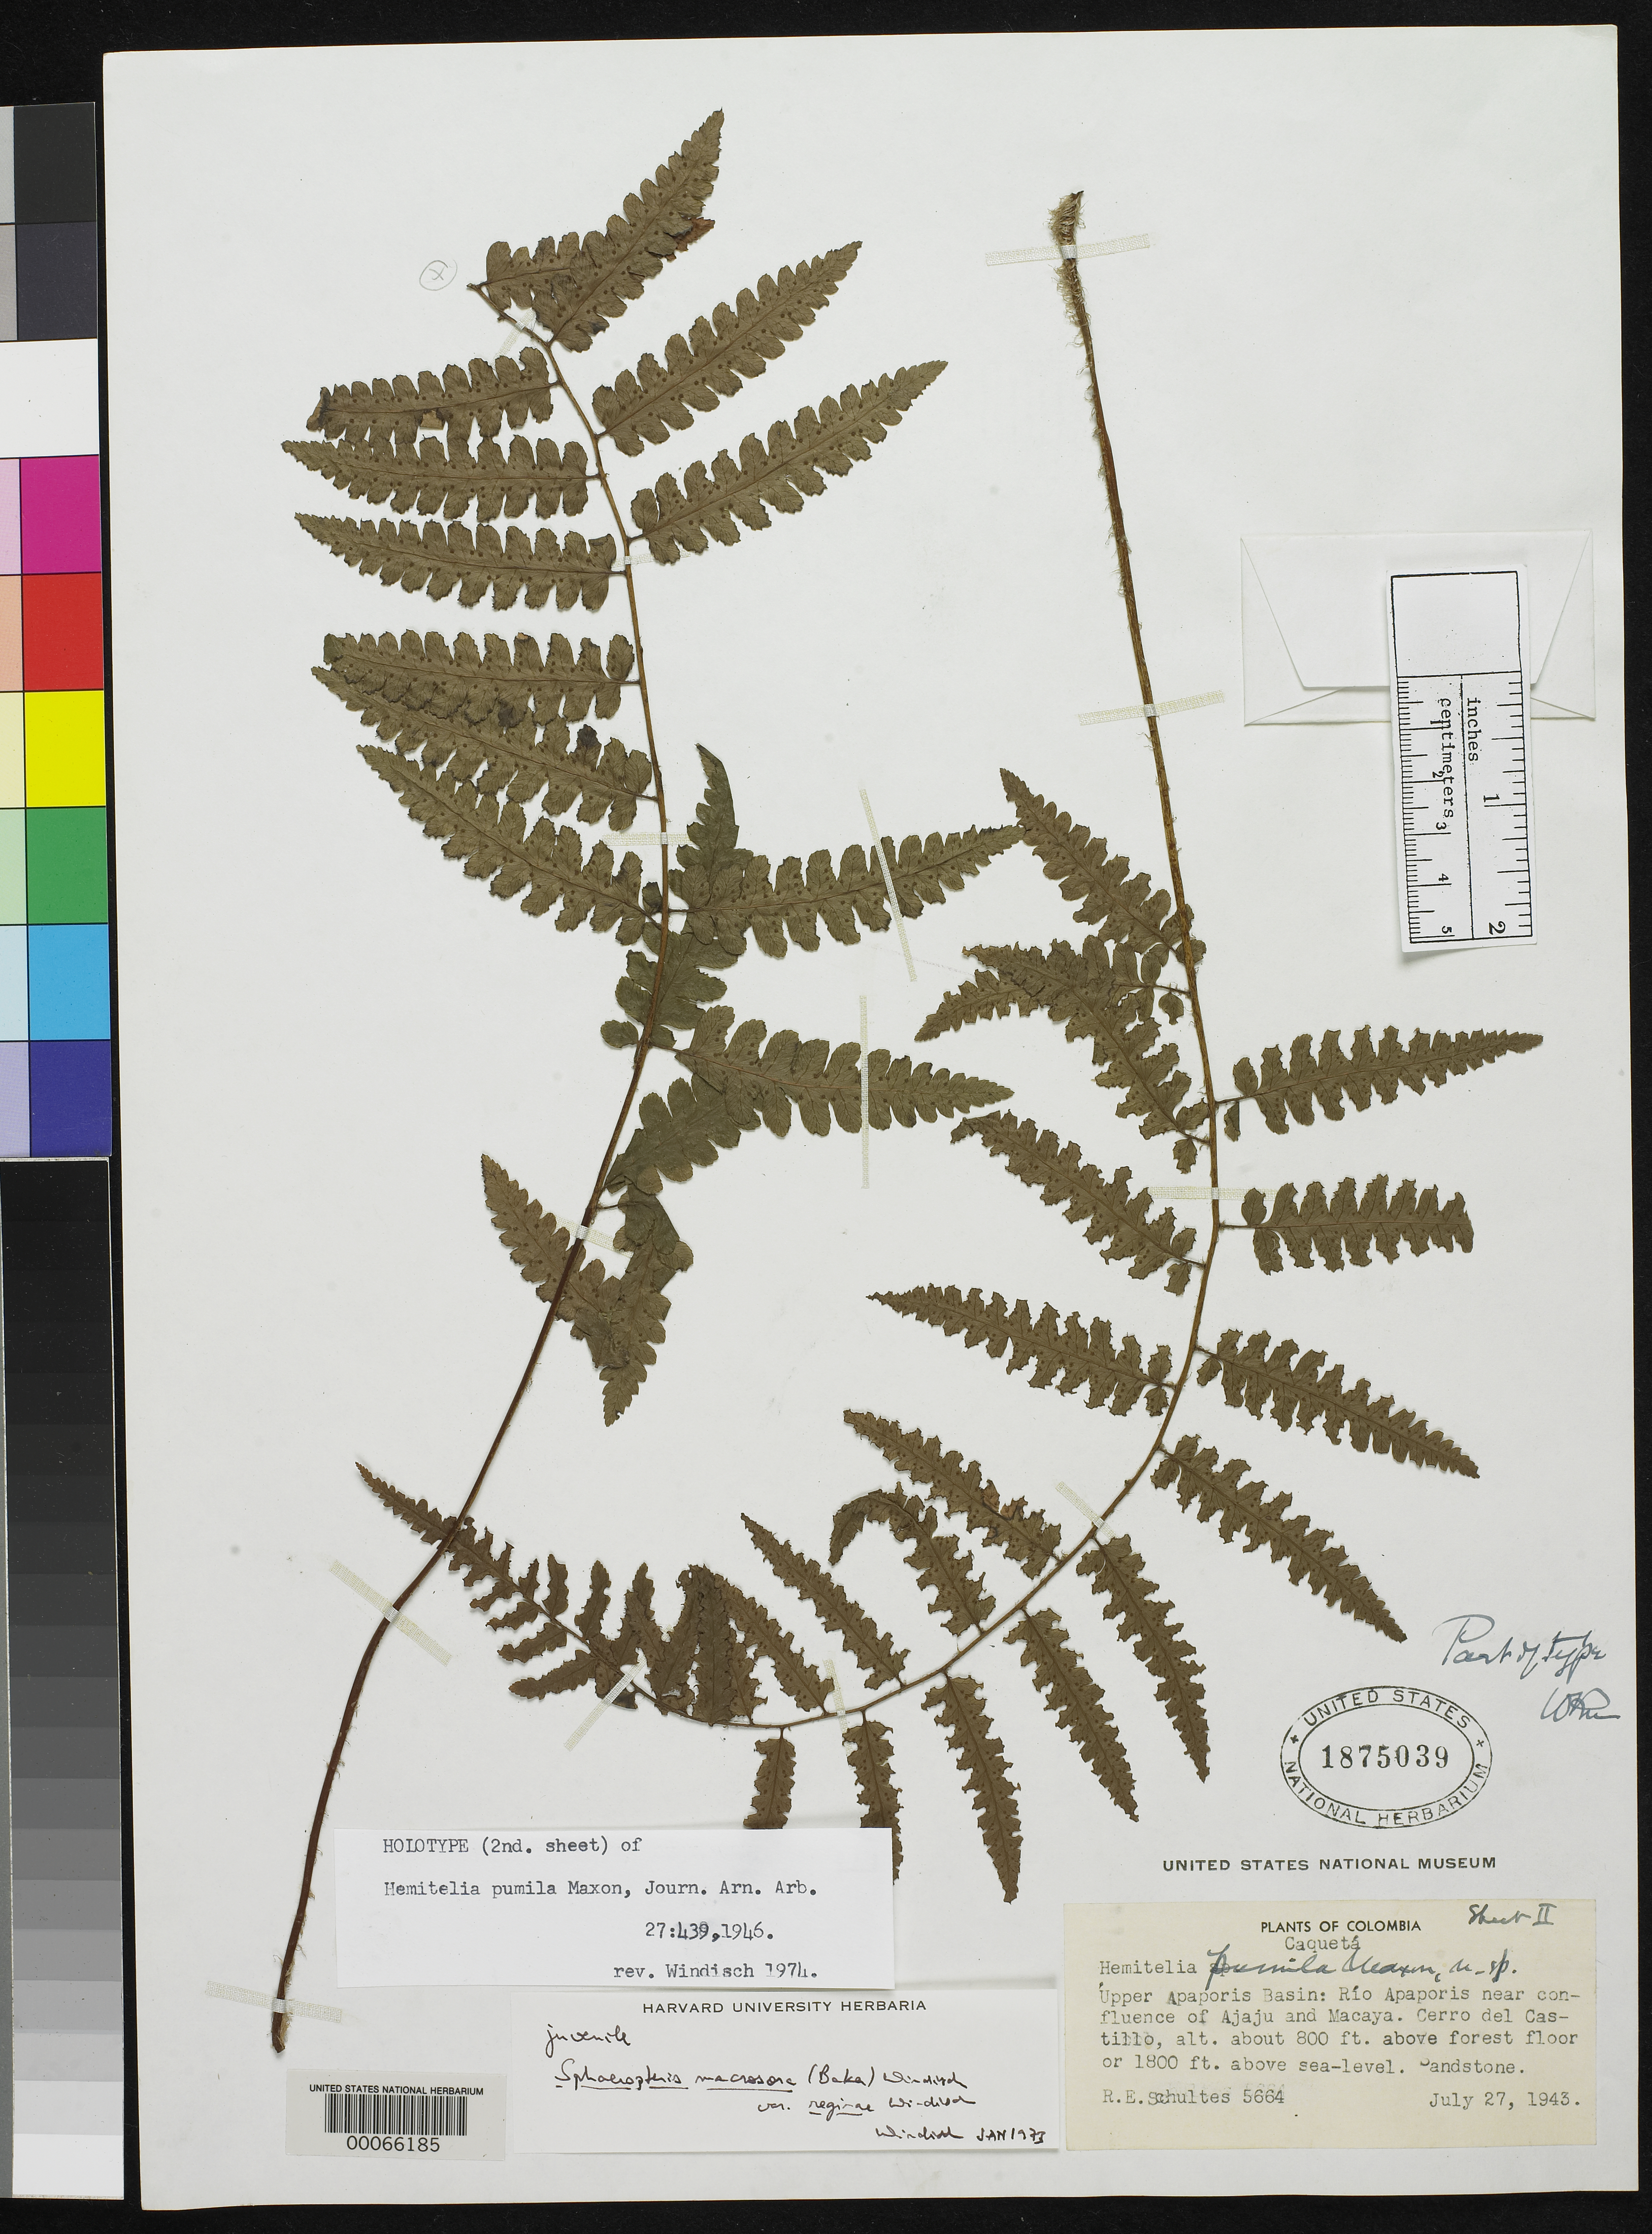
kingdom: Plantae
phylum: Tracheophyta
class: Polypodiopsida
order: Cyatheales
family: Cyatheaceae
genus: Hemitelia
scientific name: Hemitelia pumila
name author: Maxon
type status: Holotype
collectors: R. E. Schultes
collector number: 5664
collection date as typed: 27 Jul 1943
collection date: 1943-07-27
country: Colombia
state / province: Caquetá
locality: Upper Apaporis Basin, Rio Apaporis near confluence of Ajaju & Macaya, Cerro del Castillo.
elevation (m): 1800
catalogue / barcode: US 1875039